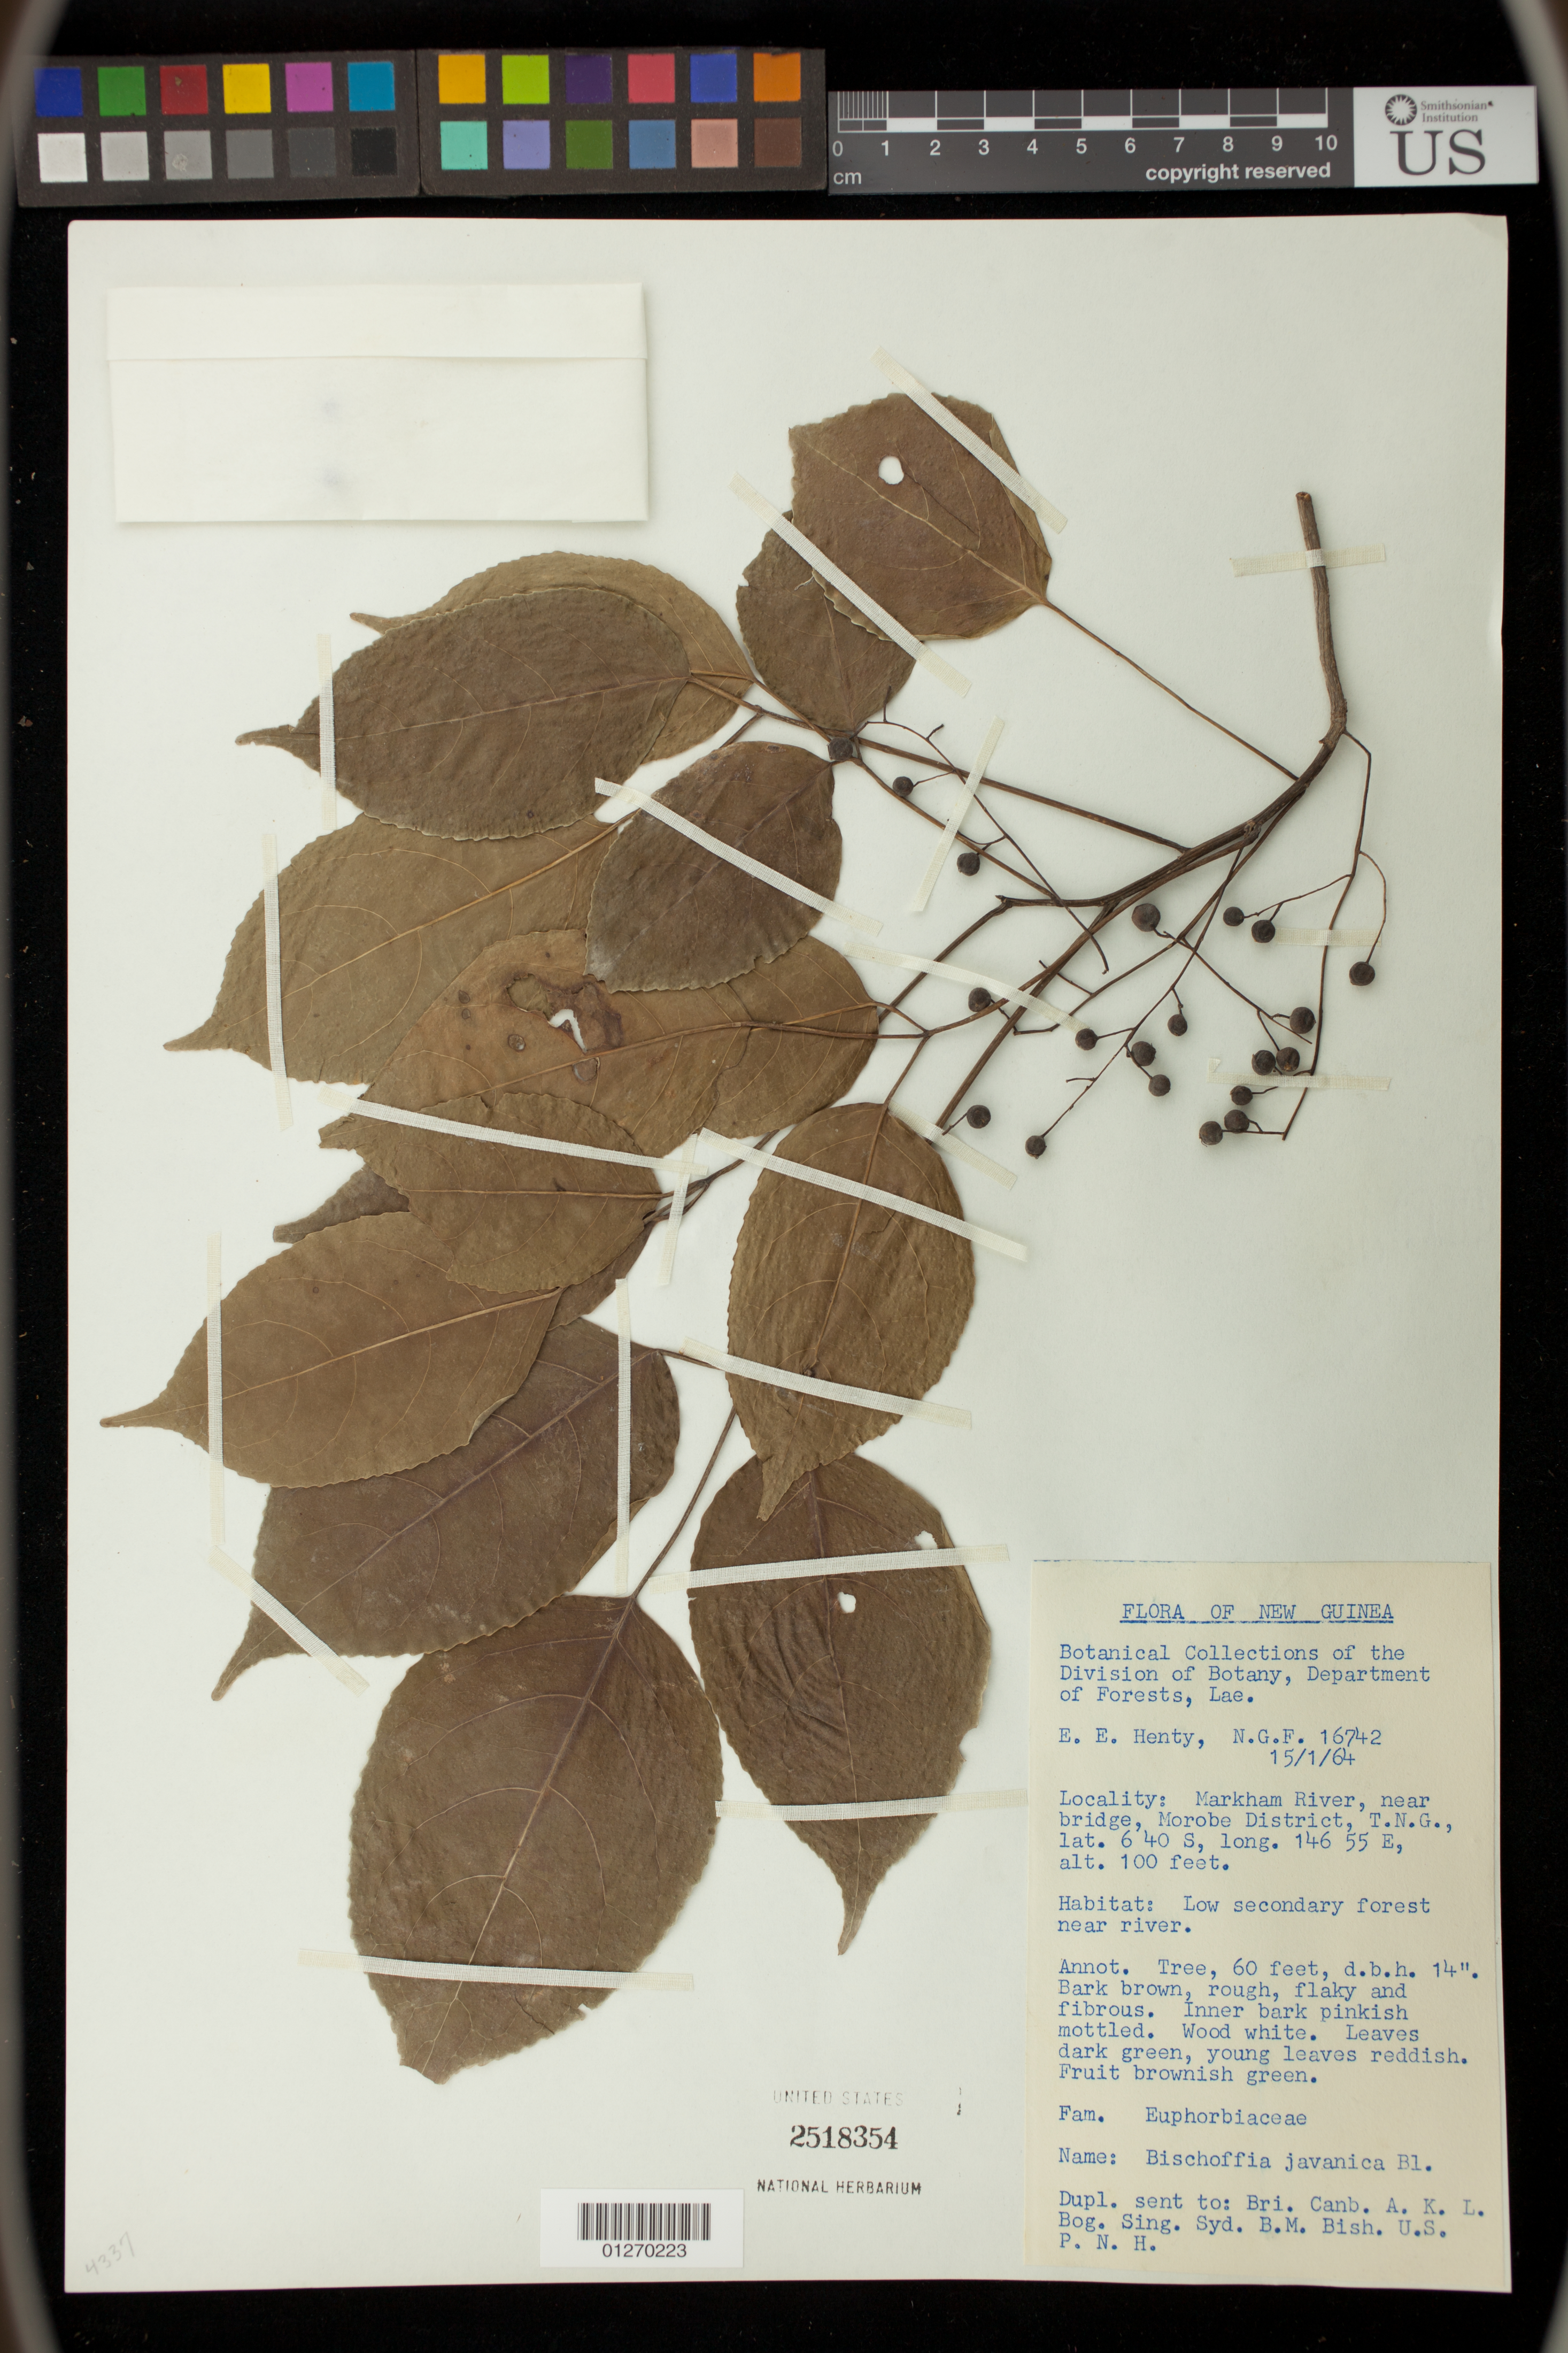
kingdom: Plantae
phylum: Tracheophyta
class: Magnoliopsida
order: Malpighiales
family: Phyllanthaceae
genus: Bischofia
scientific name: Bischofia javanica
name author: Blume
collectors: E. Henty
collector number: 16742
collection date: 1964-01-15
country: Papua New Guinea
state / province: Morobe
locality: Markham River, near bridge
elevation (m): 30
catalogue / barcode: US 2518354